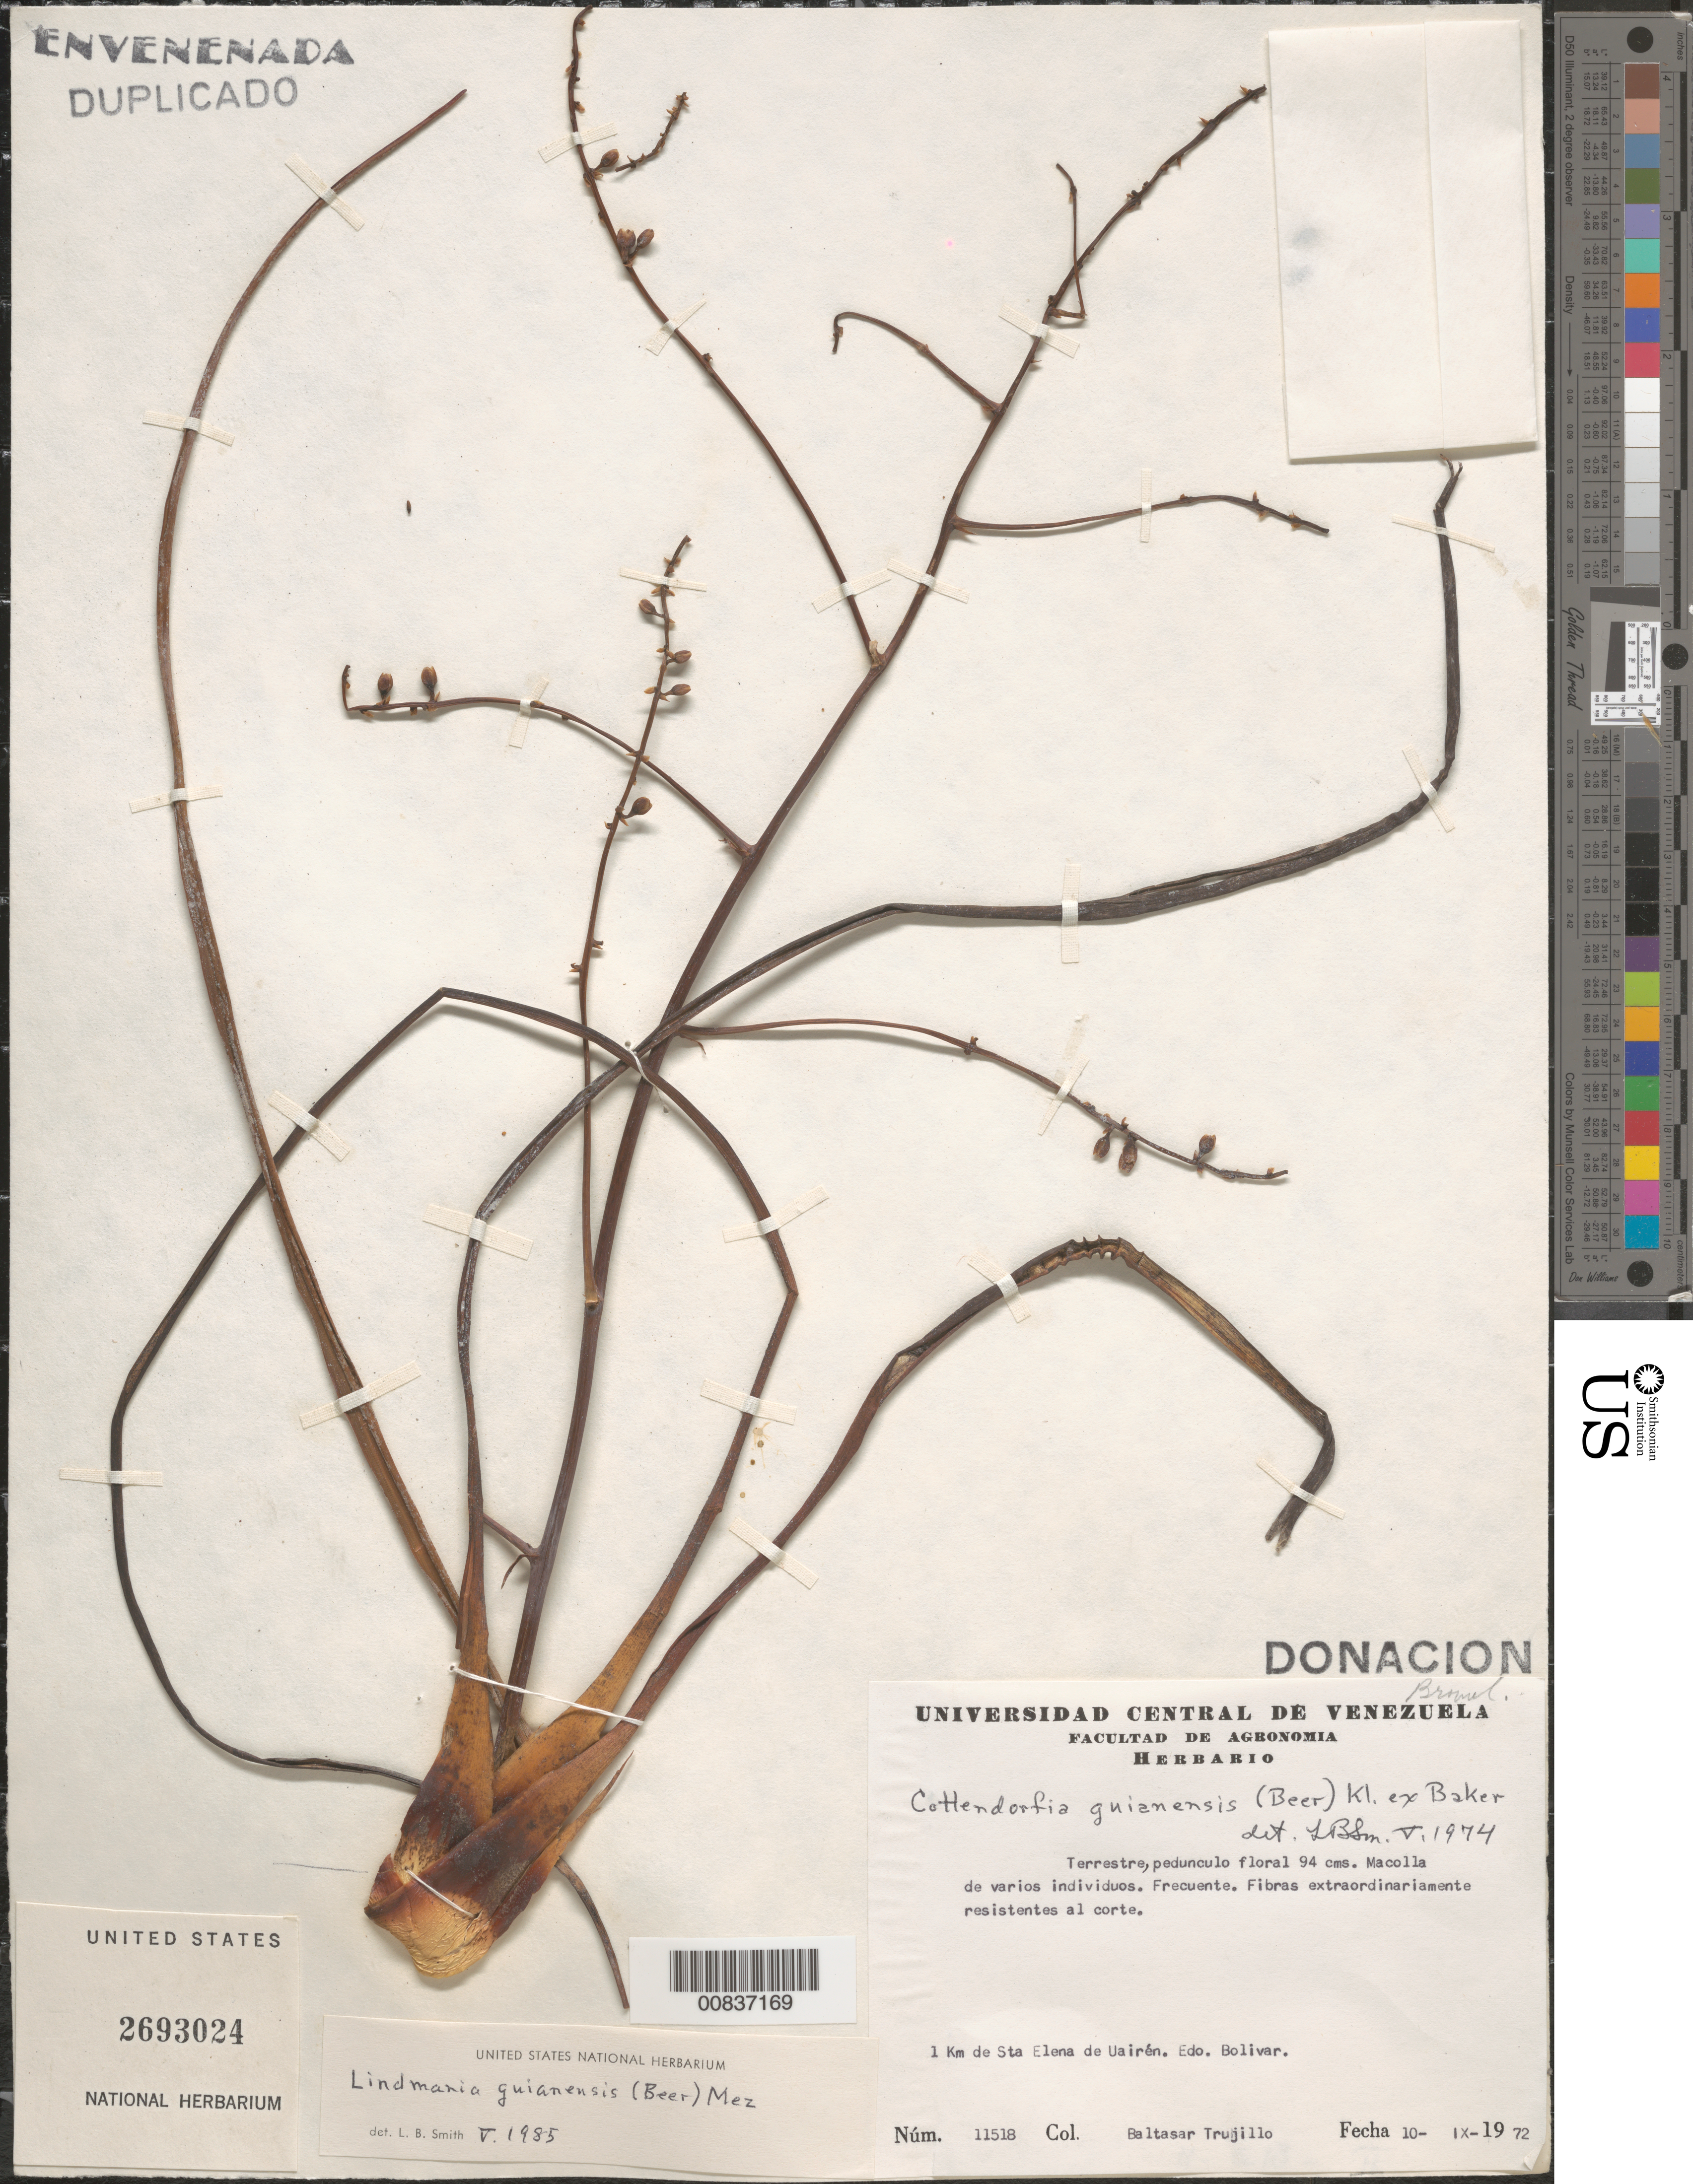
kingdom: Plantae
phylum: Tracheophyta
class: Liliopsida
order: Poales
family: Bromeliaceae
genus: Lindmania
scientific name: Lindmania guianensis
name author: (Beer) Mez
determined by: Smith, Lyman B., (US), NMNH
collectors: B. Trujillo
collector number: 11518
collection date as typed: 10-Jan-72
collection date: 1972-01-10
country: Venezuela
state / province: Bolívar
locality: Sta. Elena de Uairén, 1 km de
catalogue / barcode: US 2693024